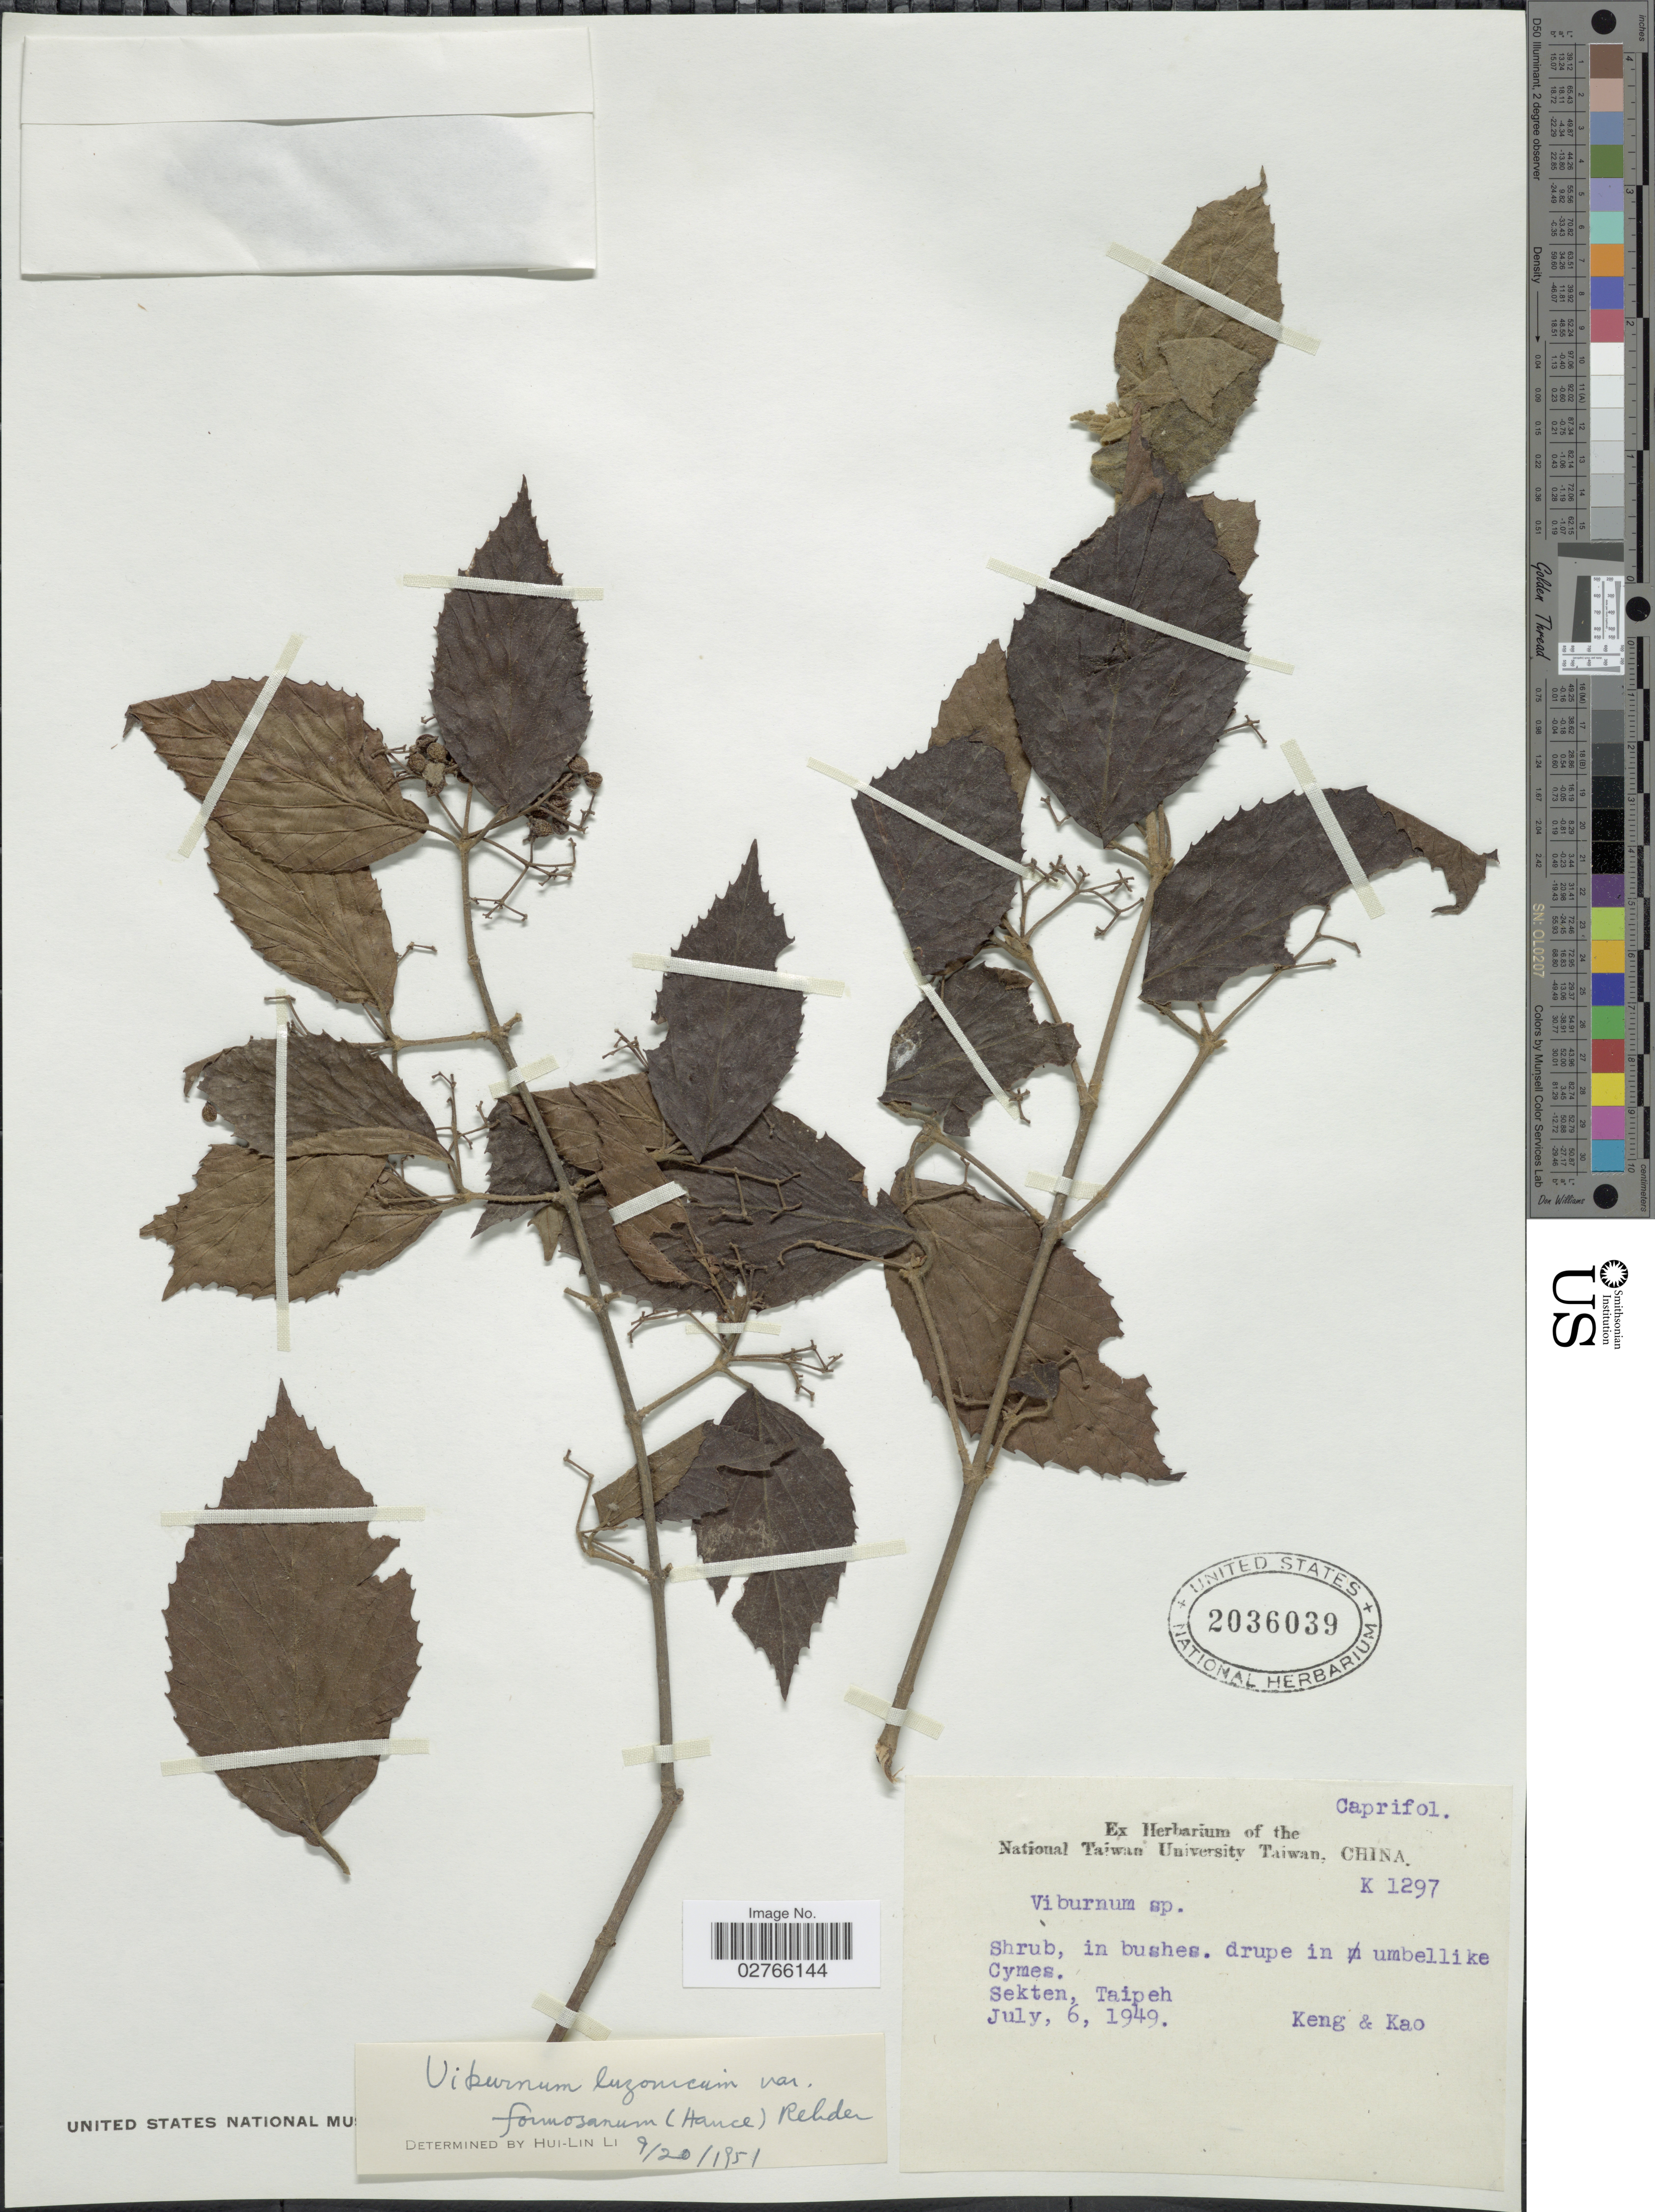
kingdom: Plantae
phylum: Tracheophyta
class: Magnoliopsida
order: Dipsacales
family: Viburnaceae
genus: Viburnum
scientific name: Viburnum formosanum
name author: (Hance) Hayata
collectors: -- Keng & -. Kao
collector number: K1297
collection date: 1949-07-06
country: Taiwan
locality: Sekten, Taipeh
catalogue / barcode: US 2036039